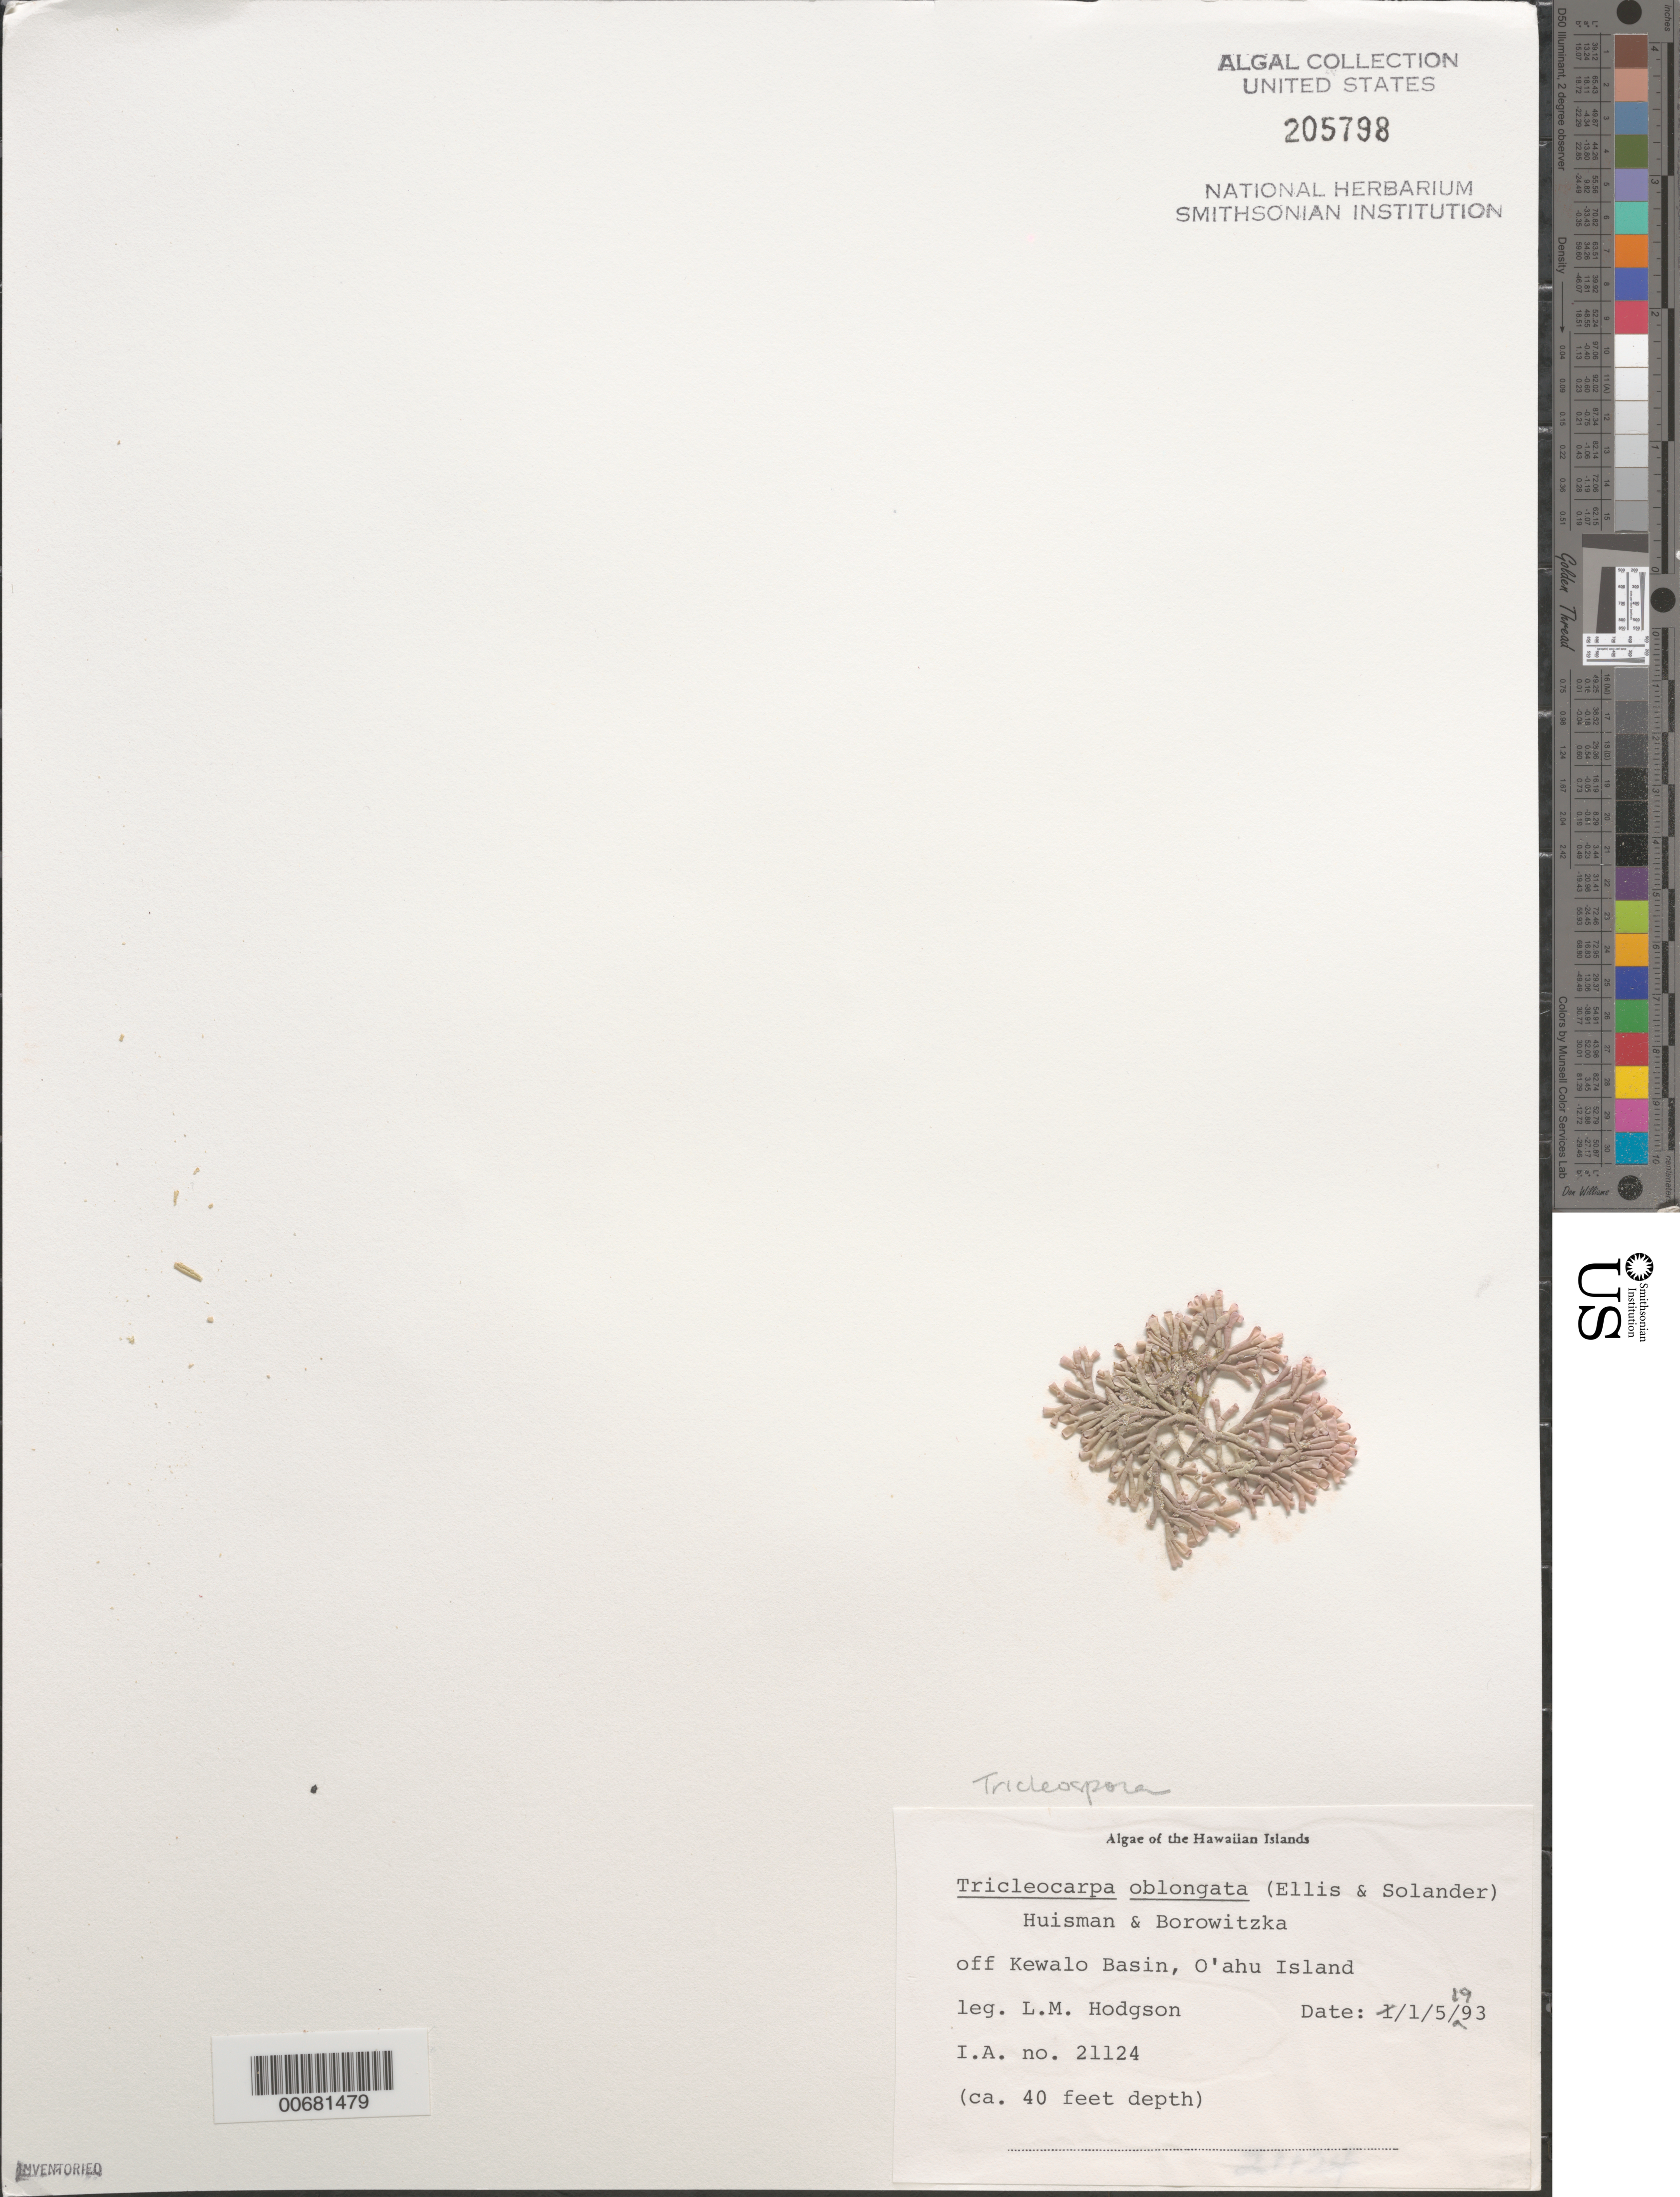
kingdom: Plantae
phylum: Rhodophyta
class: Florideophyceae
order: Nemaliales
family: Galaxauraceae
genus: Tricleocarpa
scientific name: Tricleocarpa fragilis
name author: (L.) Huisman & R.A. Towns.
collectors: L. M. Hodgson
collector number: IAA 21124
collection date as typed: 05 Jan 1993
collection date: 1993-01-05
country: United States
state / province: Hawaii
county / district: Honolulu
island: Oahu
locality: Off Kewalo Basin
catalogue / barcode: US 205798